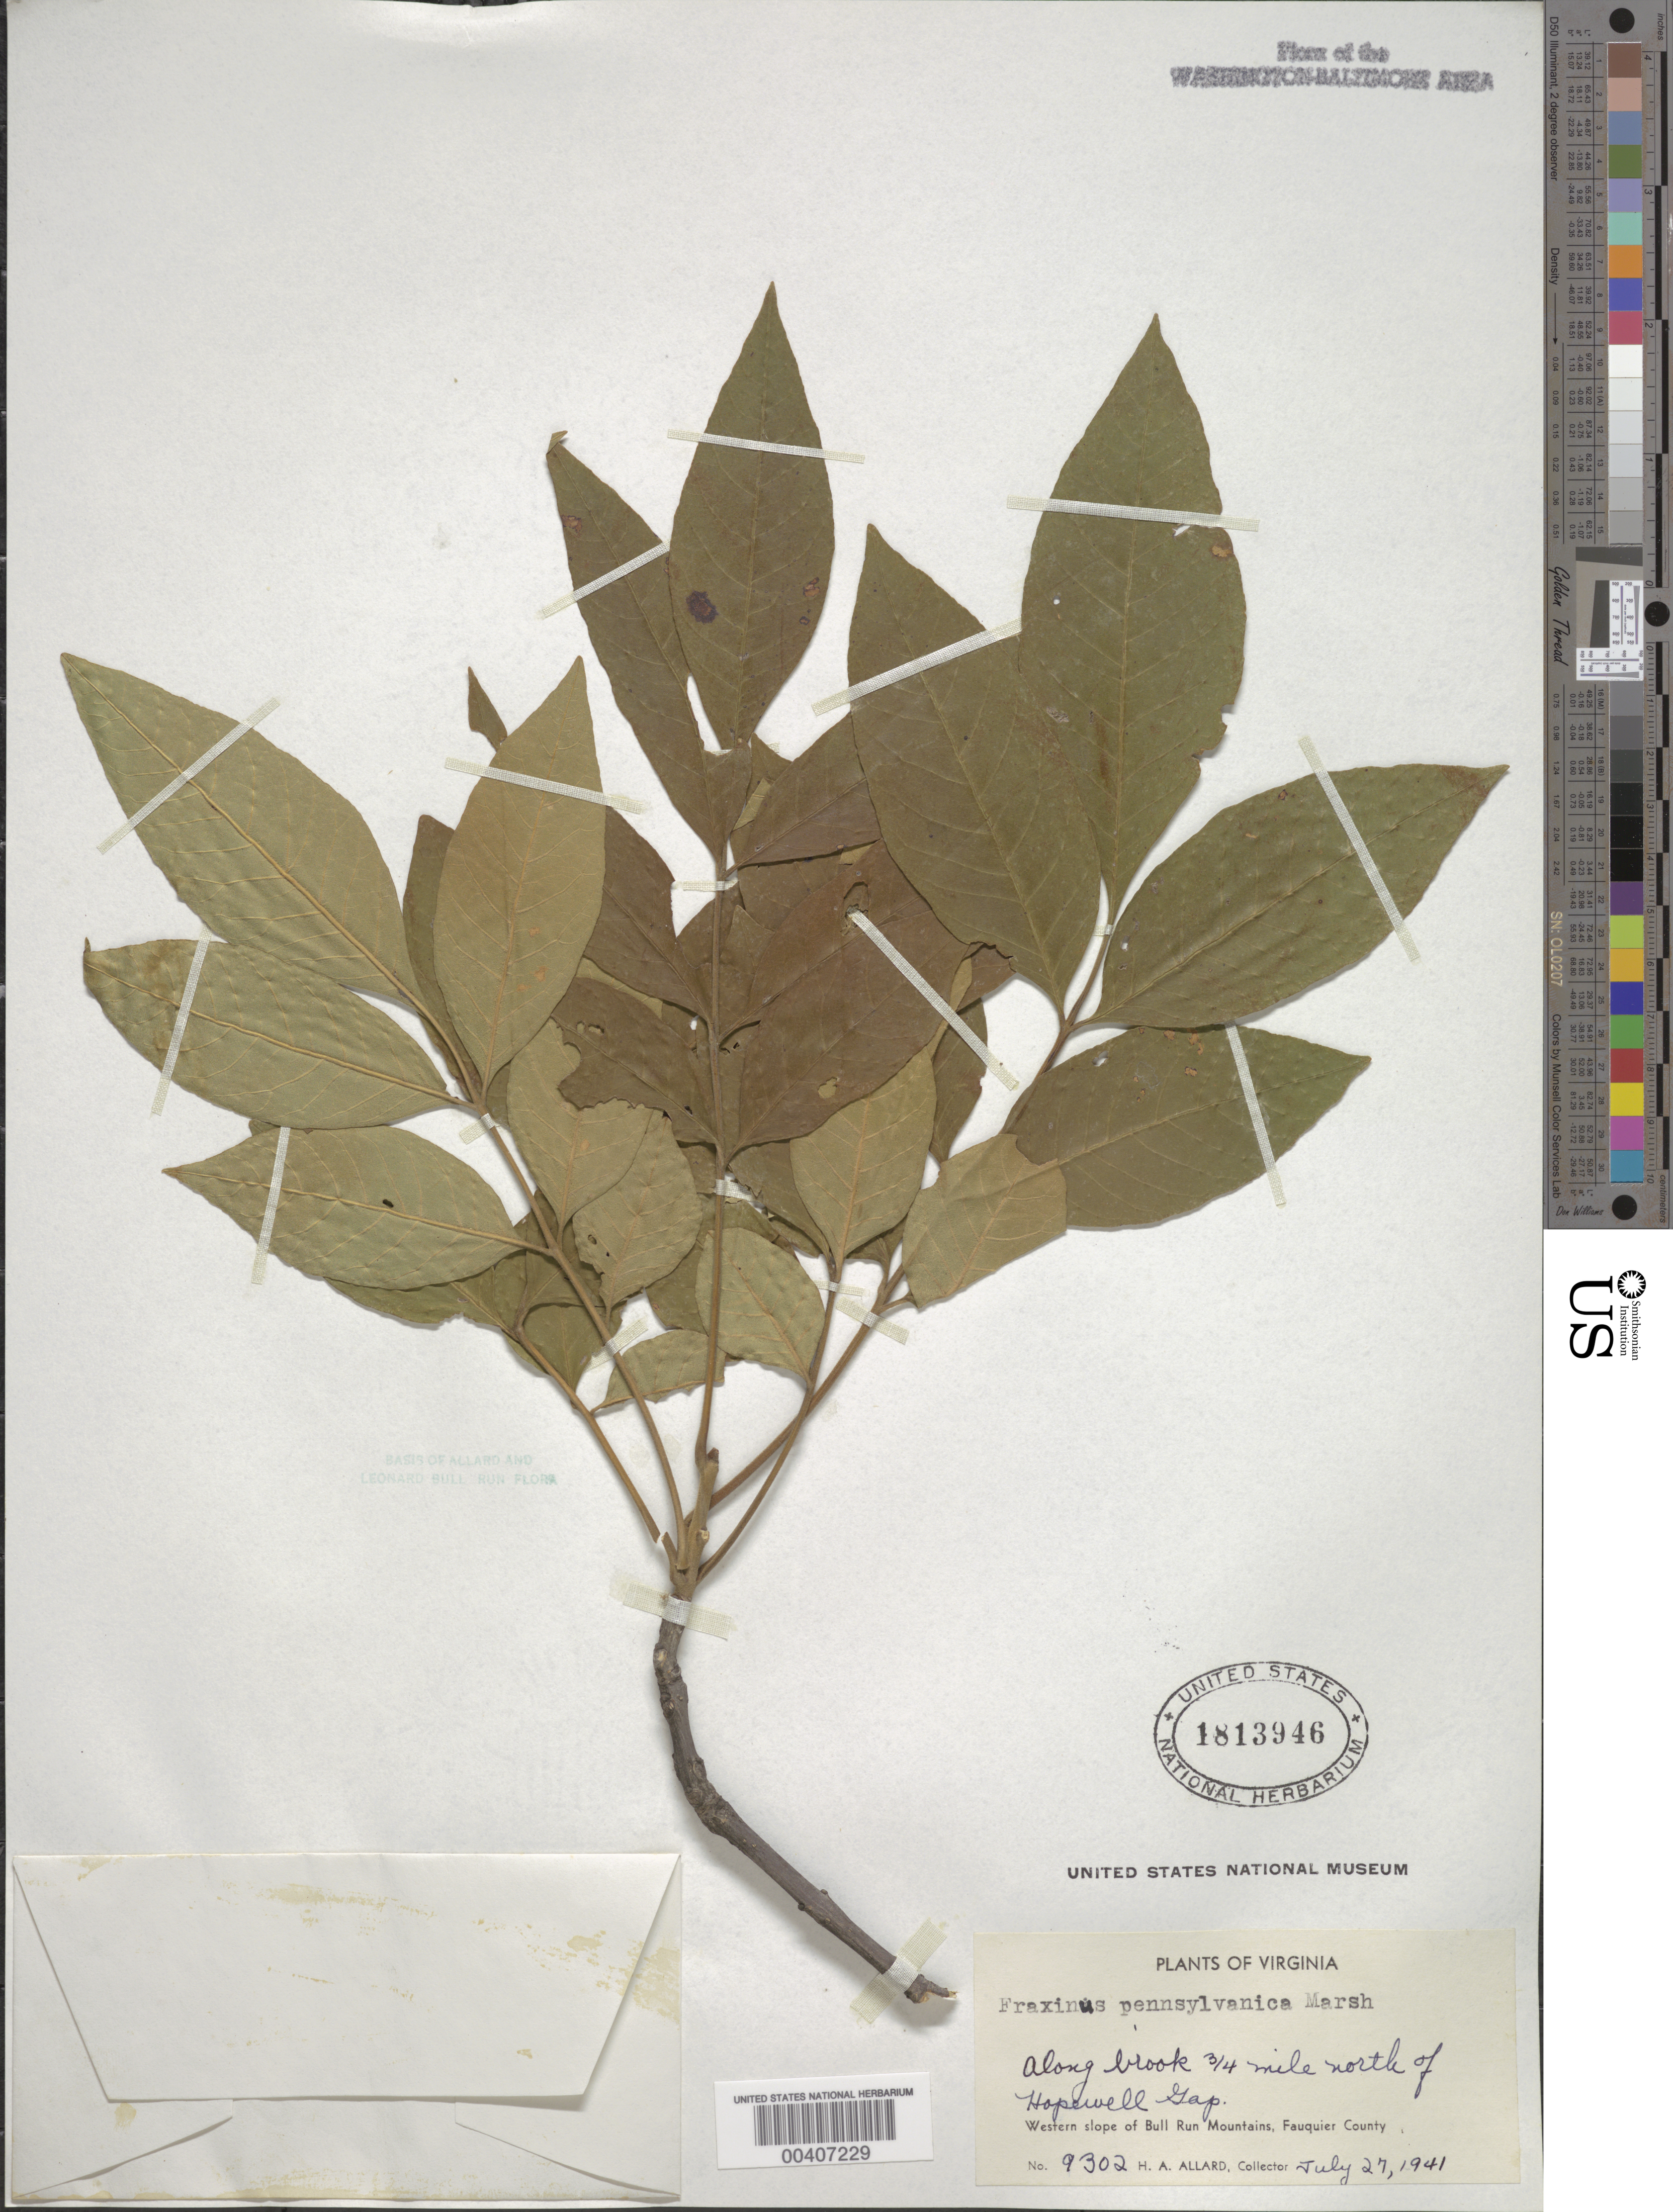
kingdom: Plantae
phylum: Tracheophyta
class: Magnoliopsida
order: Lamiales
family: Oleaceae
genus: Fraxinus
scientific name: Fraxinus pennsylvanica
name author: Marshall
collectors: H. A. Allard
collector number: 9302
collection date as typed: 27 Jul 1941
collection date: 1941-07-27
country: United States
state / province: Virginia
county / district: Fauquier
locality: N of Hopewell Gap, western slope of Bull Run Mts. Mountains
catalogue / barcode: US 1813946